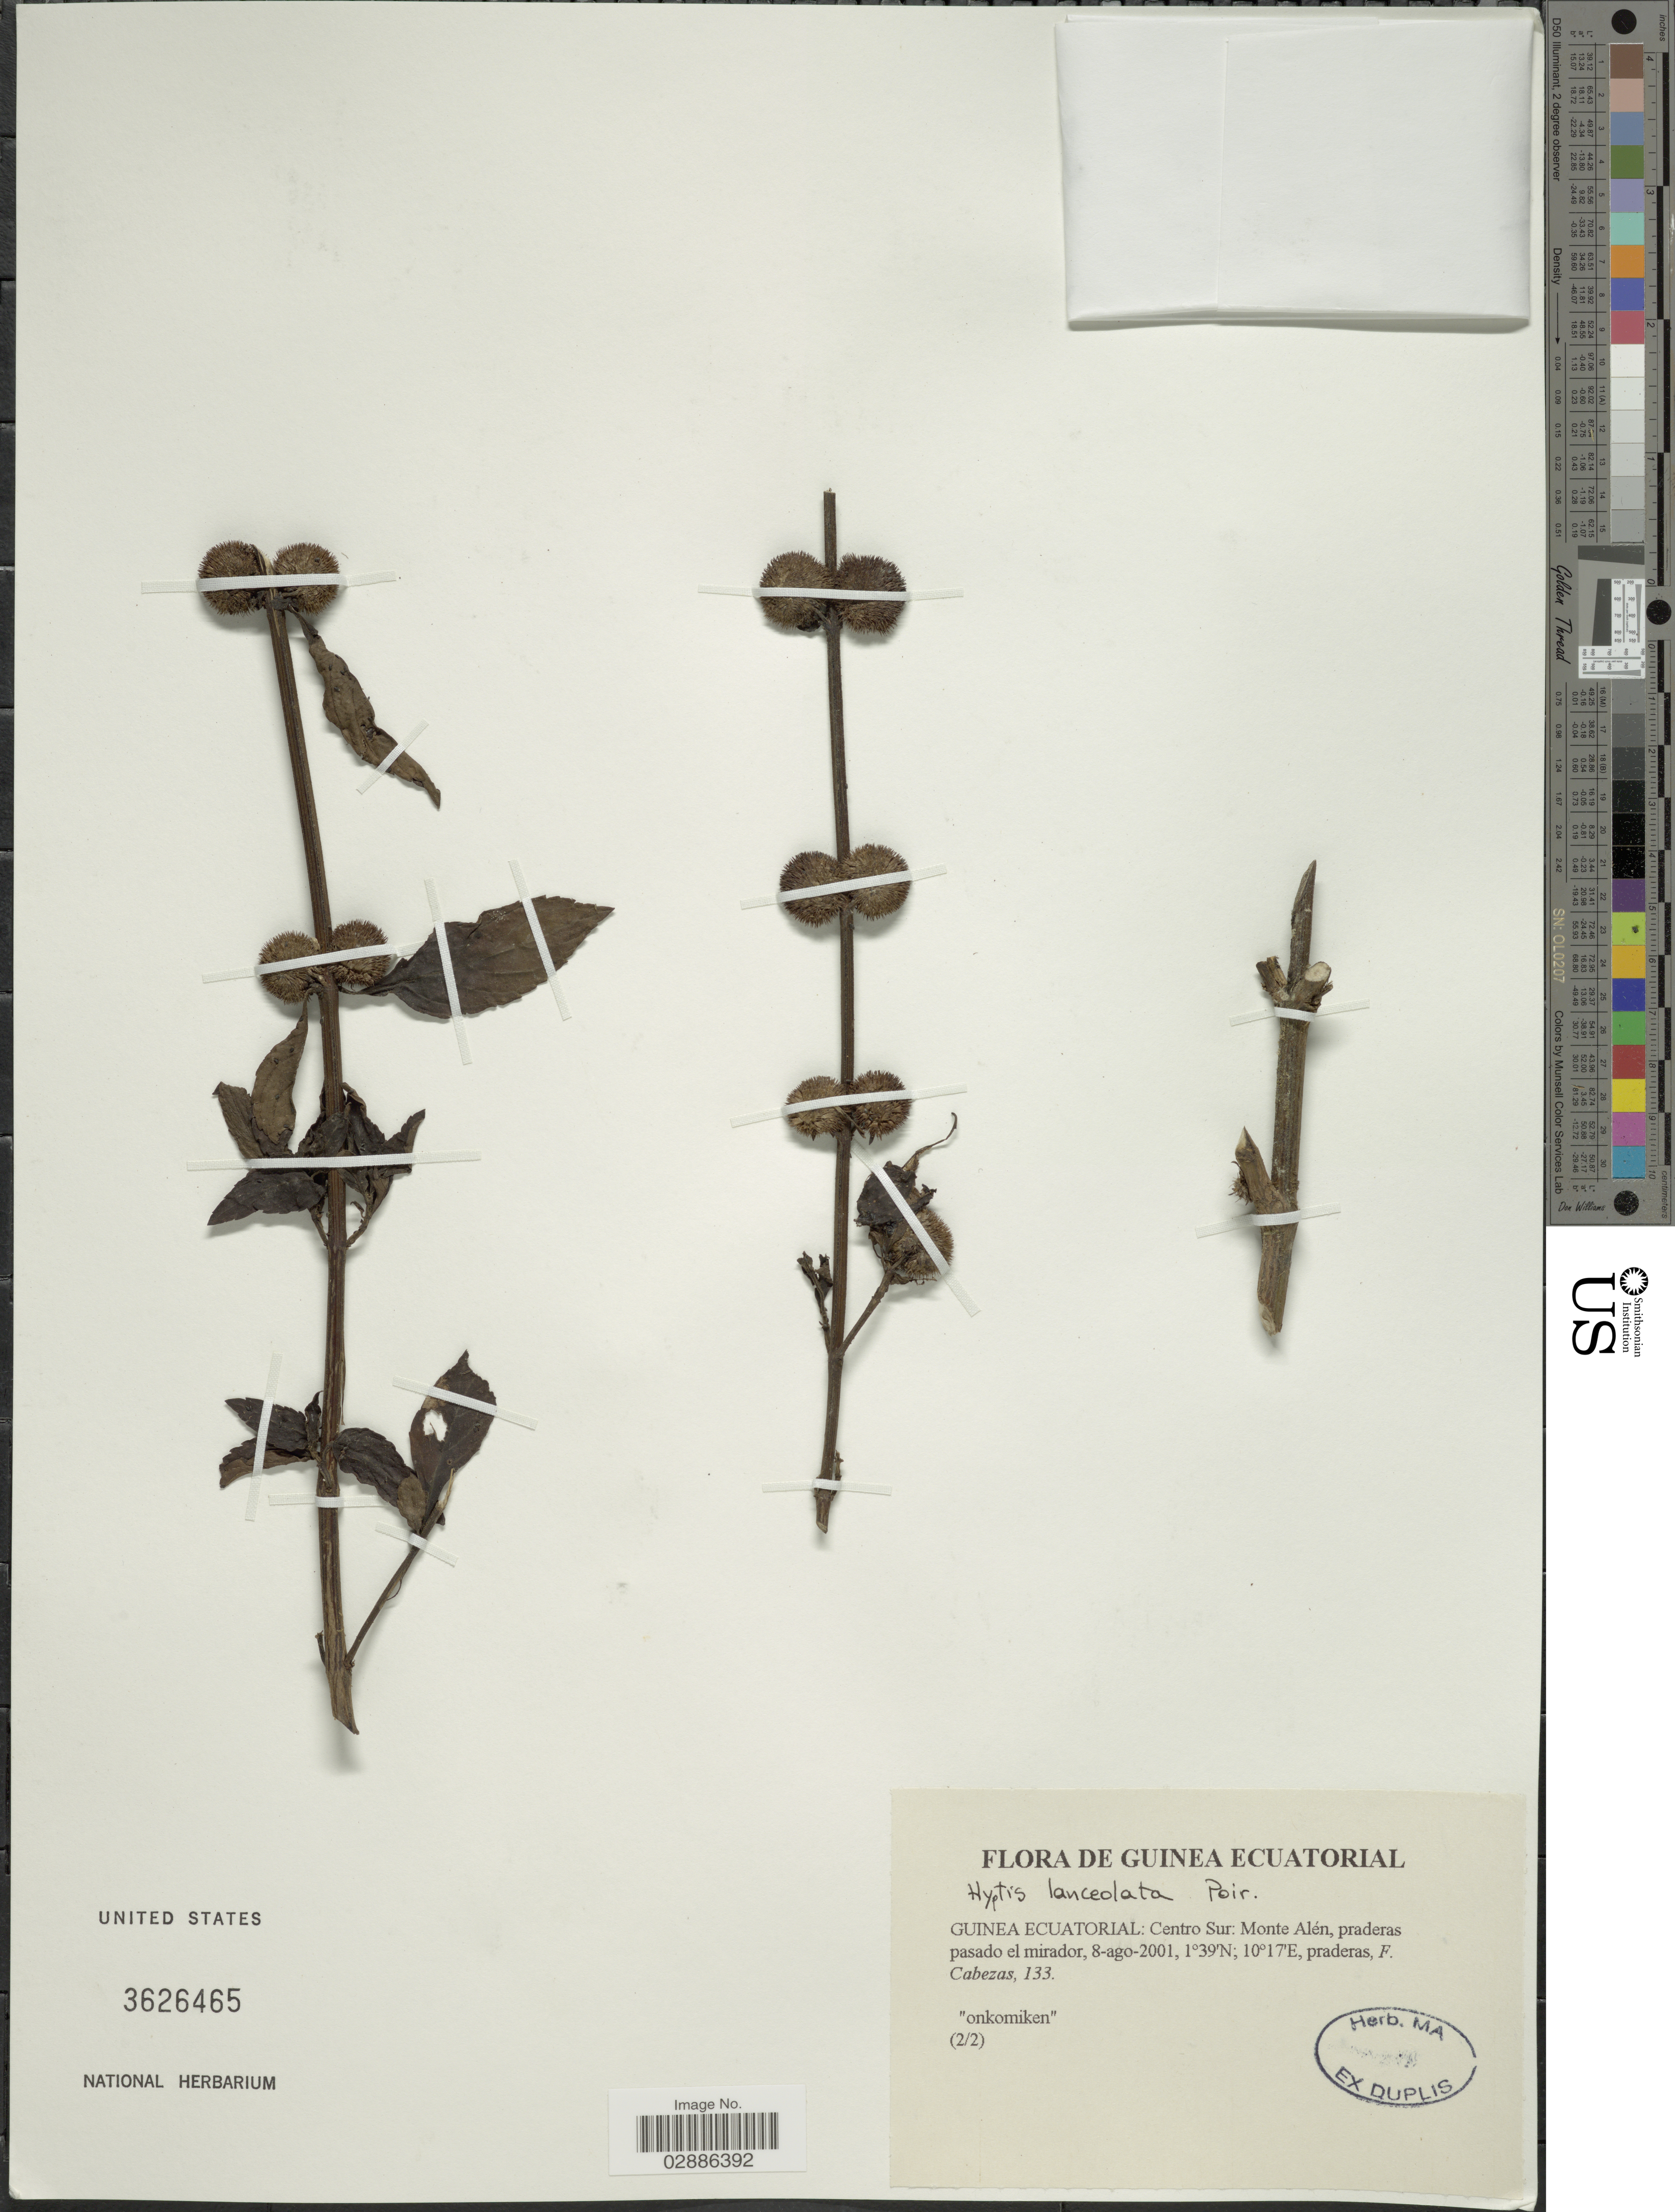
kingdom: Plantae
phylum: Tracheophyta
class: Magnoliopsida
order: Lamiales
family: Lamiaceae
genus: Hyptis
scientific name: Hyptis lanceolata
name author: Poir.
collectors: F. Cabezas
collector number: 133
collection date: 2001-08-08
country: Equatorial Guinea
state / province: Centro Sur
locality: Guinea Ecuatorial: Centro Sur: Monte Alén, praderas pasado el mirador.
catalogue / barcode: US 3626465